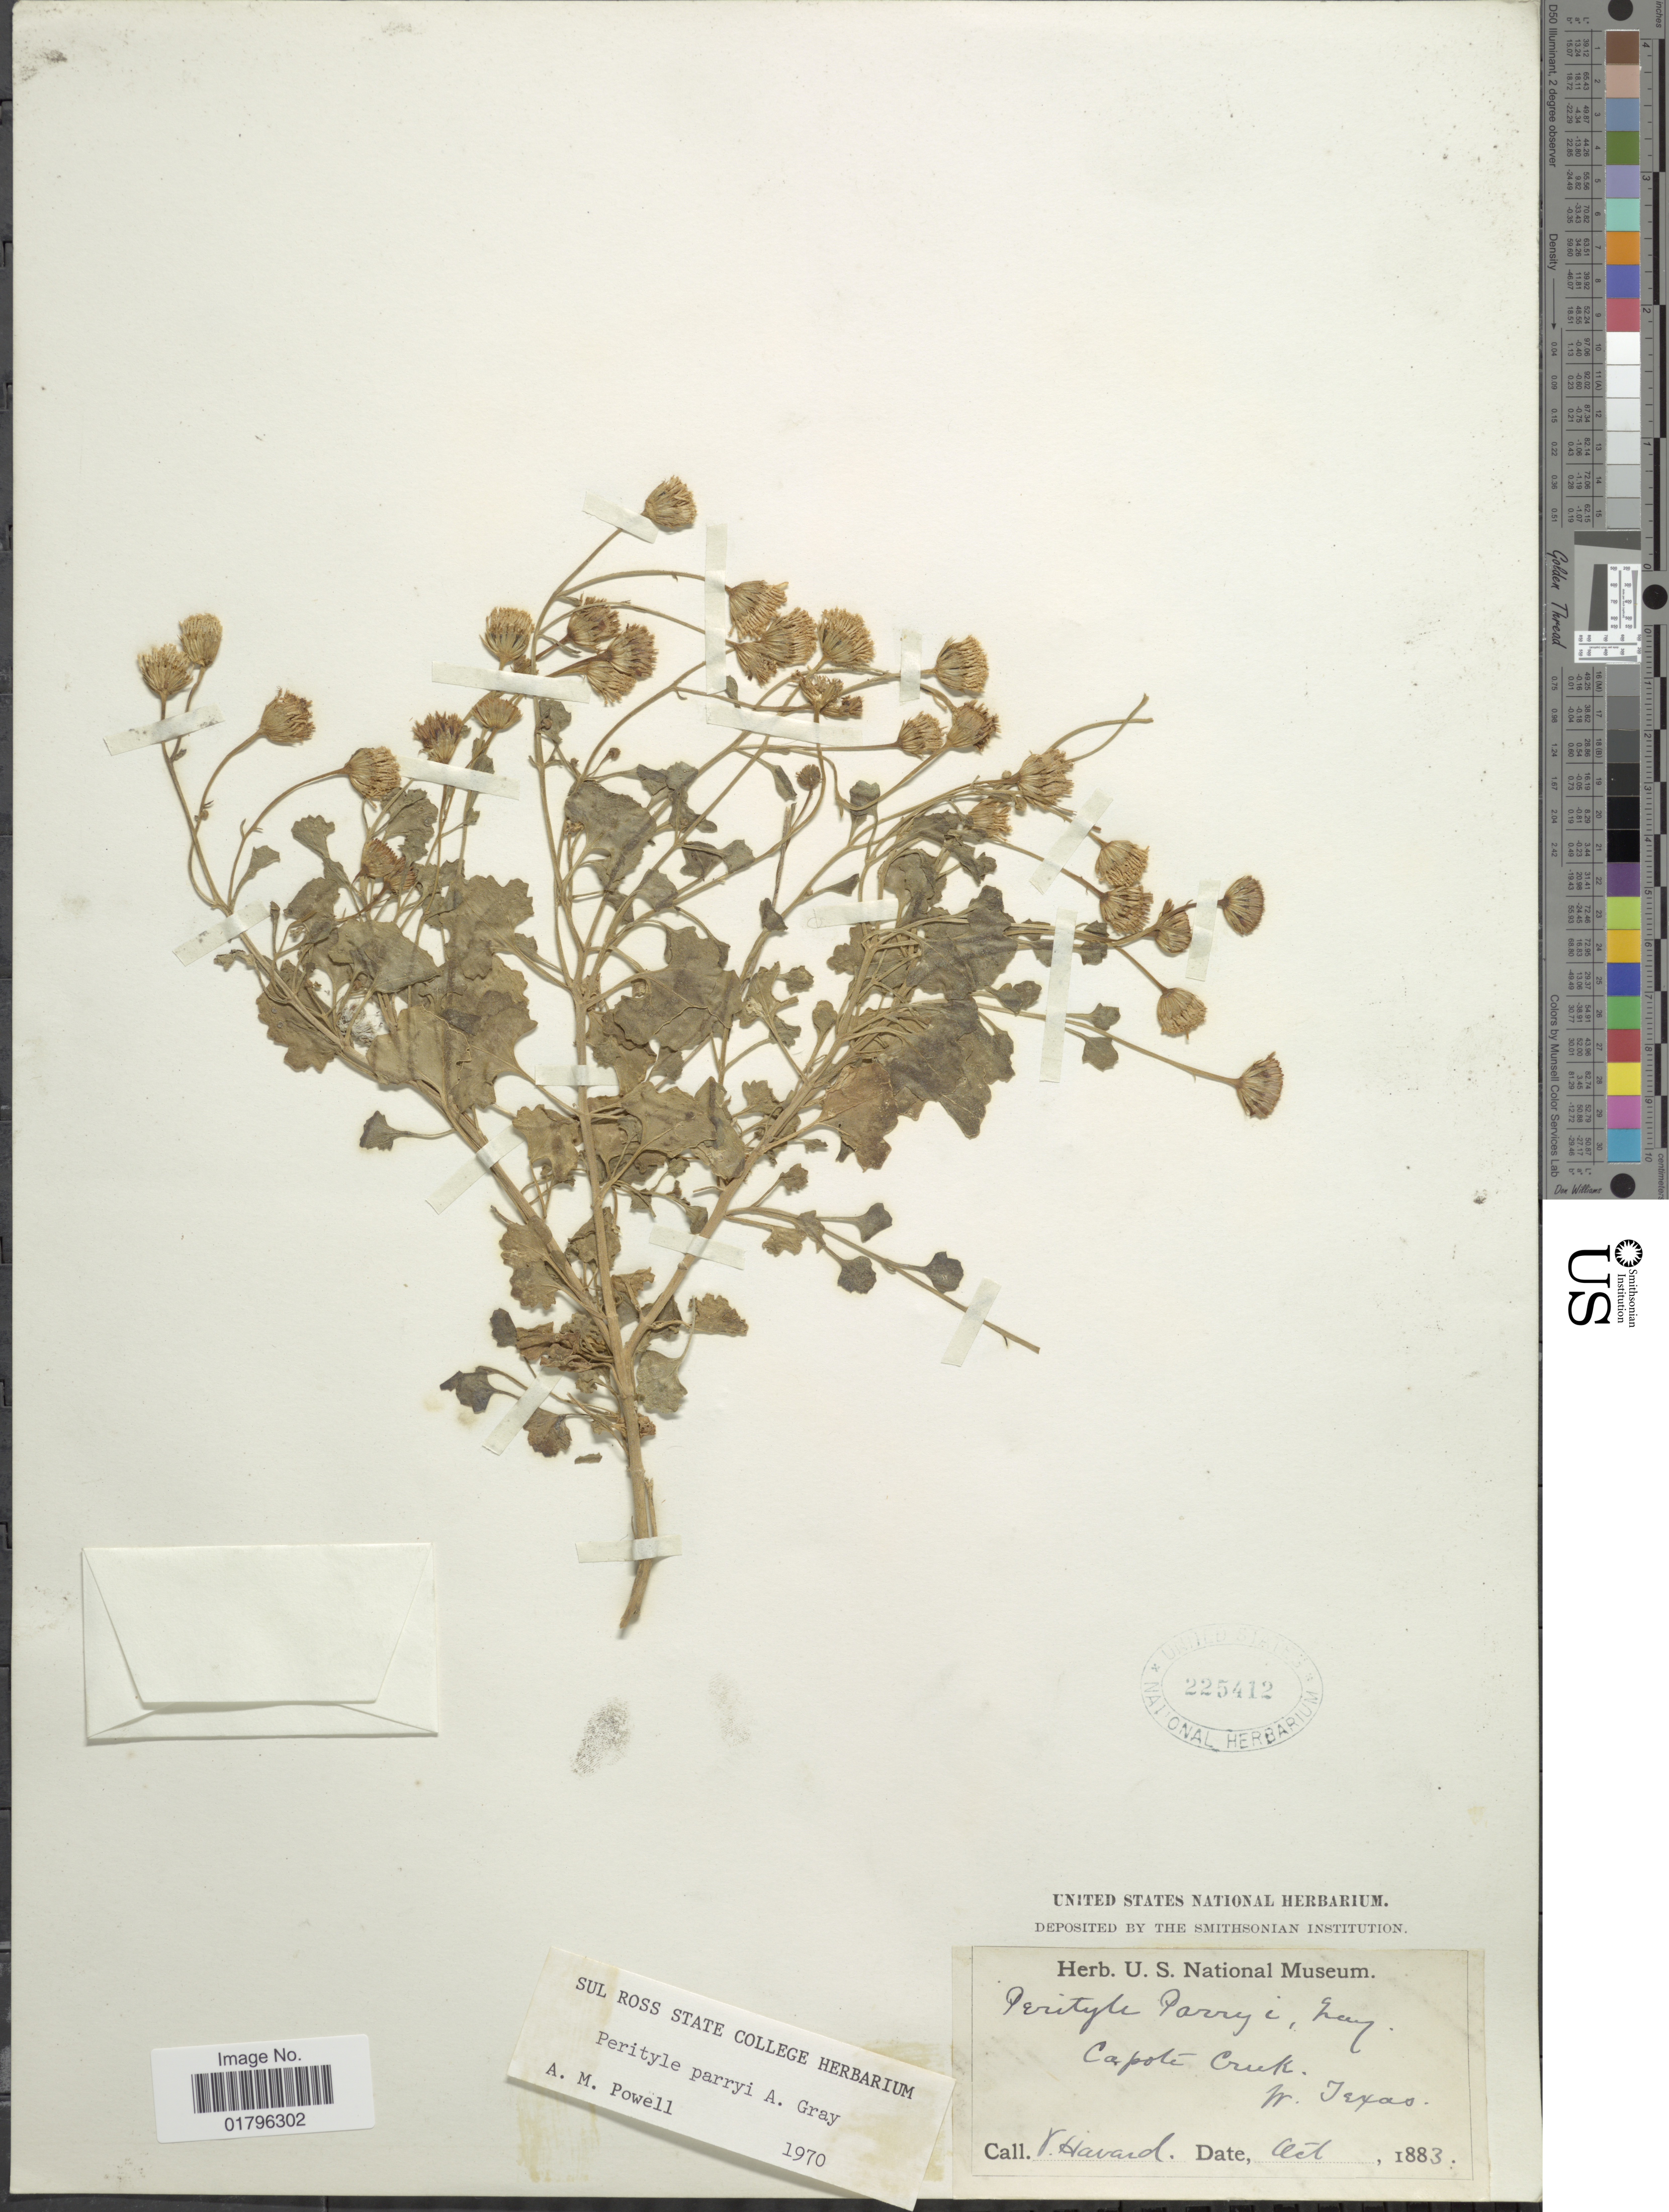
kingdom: Plantae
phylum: Tracheophyta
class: Magnoliopsida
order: Asterales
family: Asteraceae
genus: Perityle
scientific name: Perityle parryi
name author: A. Gray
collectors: V. Havard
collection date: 1883-10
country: United States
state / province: Texas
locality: Capote Creek, W. Texas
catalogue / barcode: US 225412